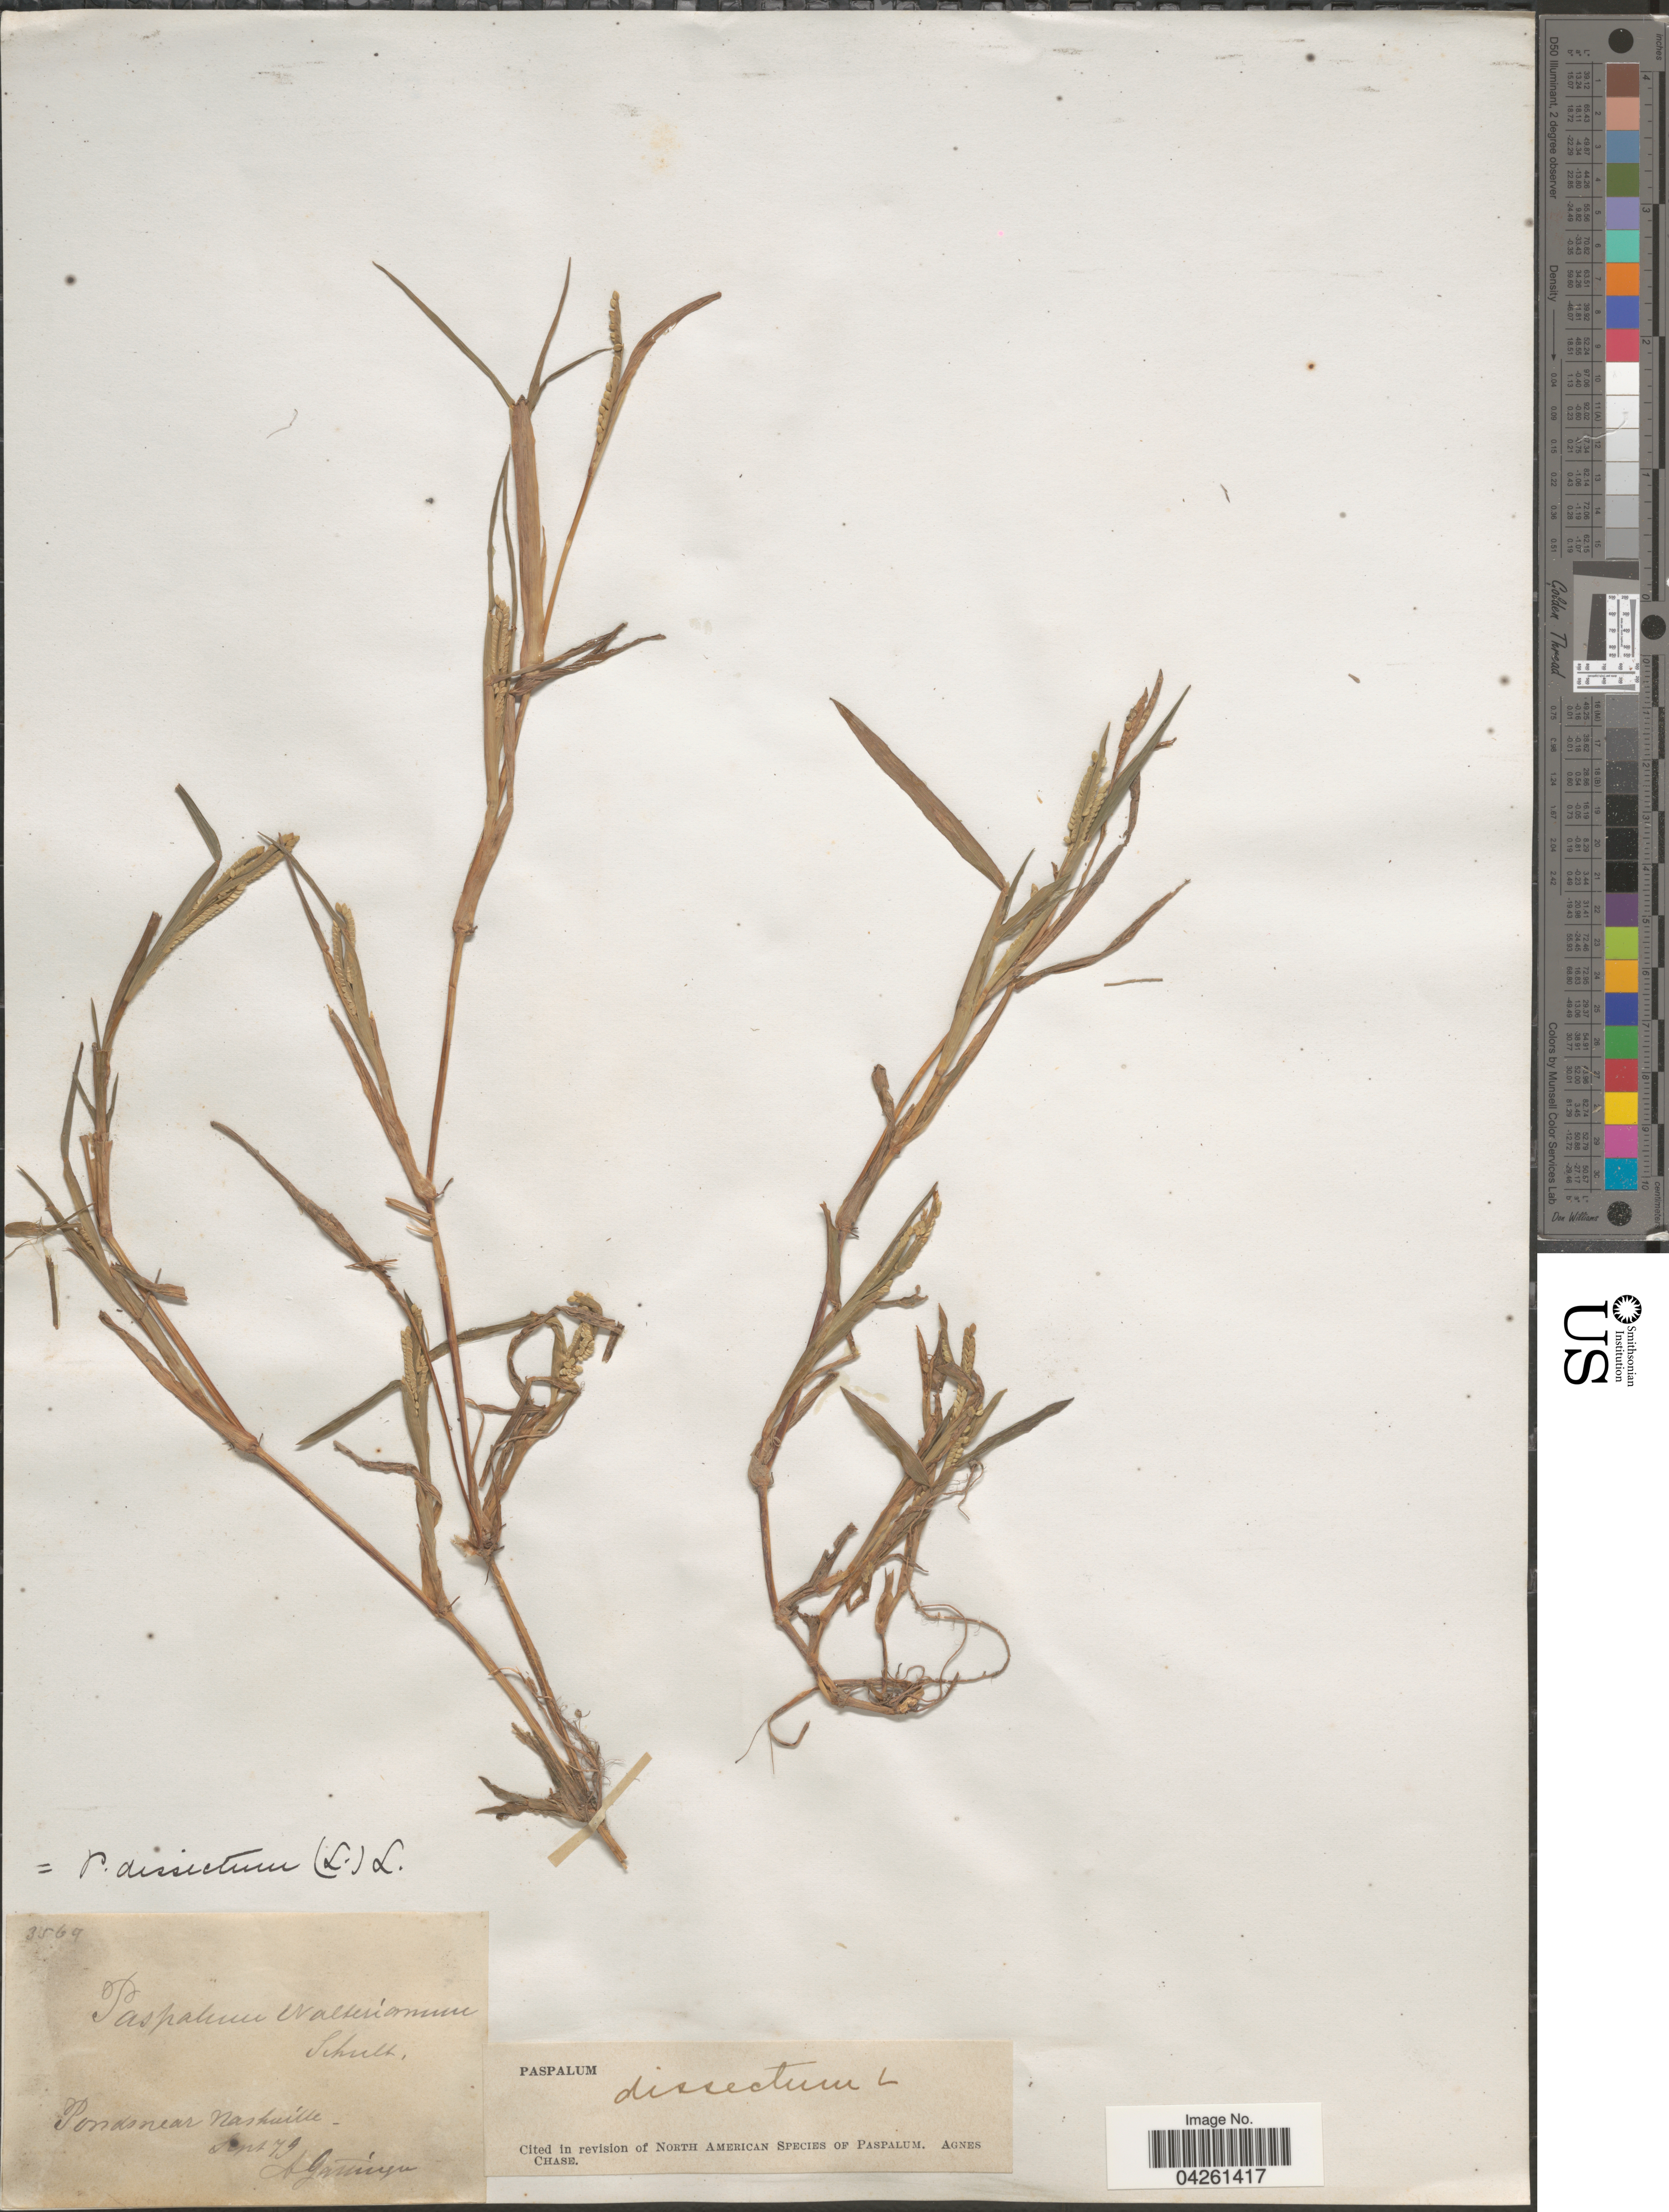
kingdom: Plantae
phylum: Tracheophyta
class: Liliopsida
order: Poales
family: Poaceae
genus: Paspalum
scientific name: Paspalum dissectum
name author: (L.) L.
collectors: A. Gattinger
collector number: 3569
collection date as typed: Transcribed d/m/y: /9/79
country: United States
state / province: Tennessee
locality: Ponds near Nashville.